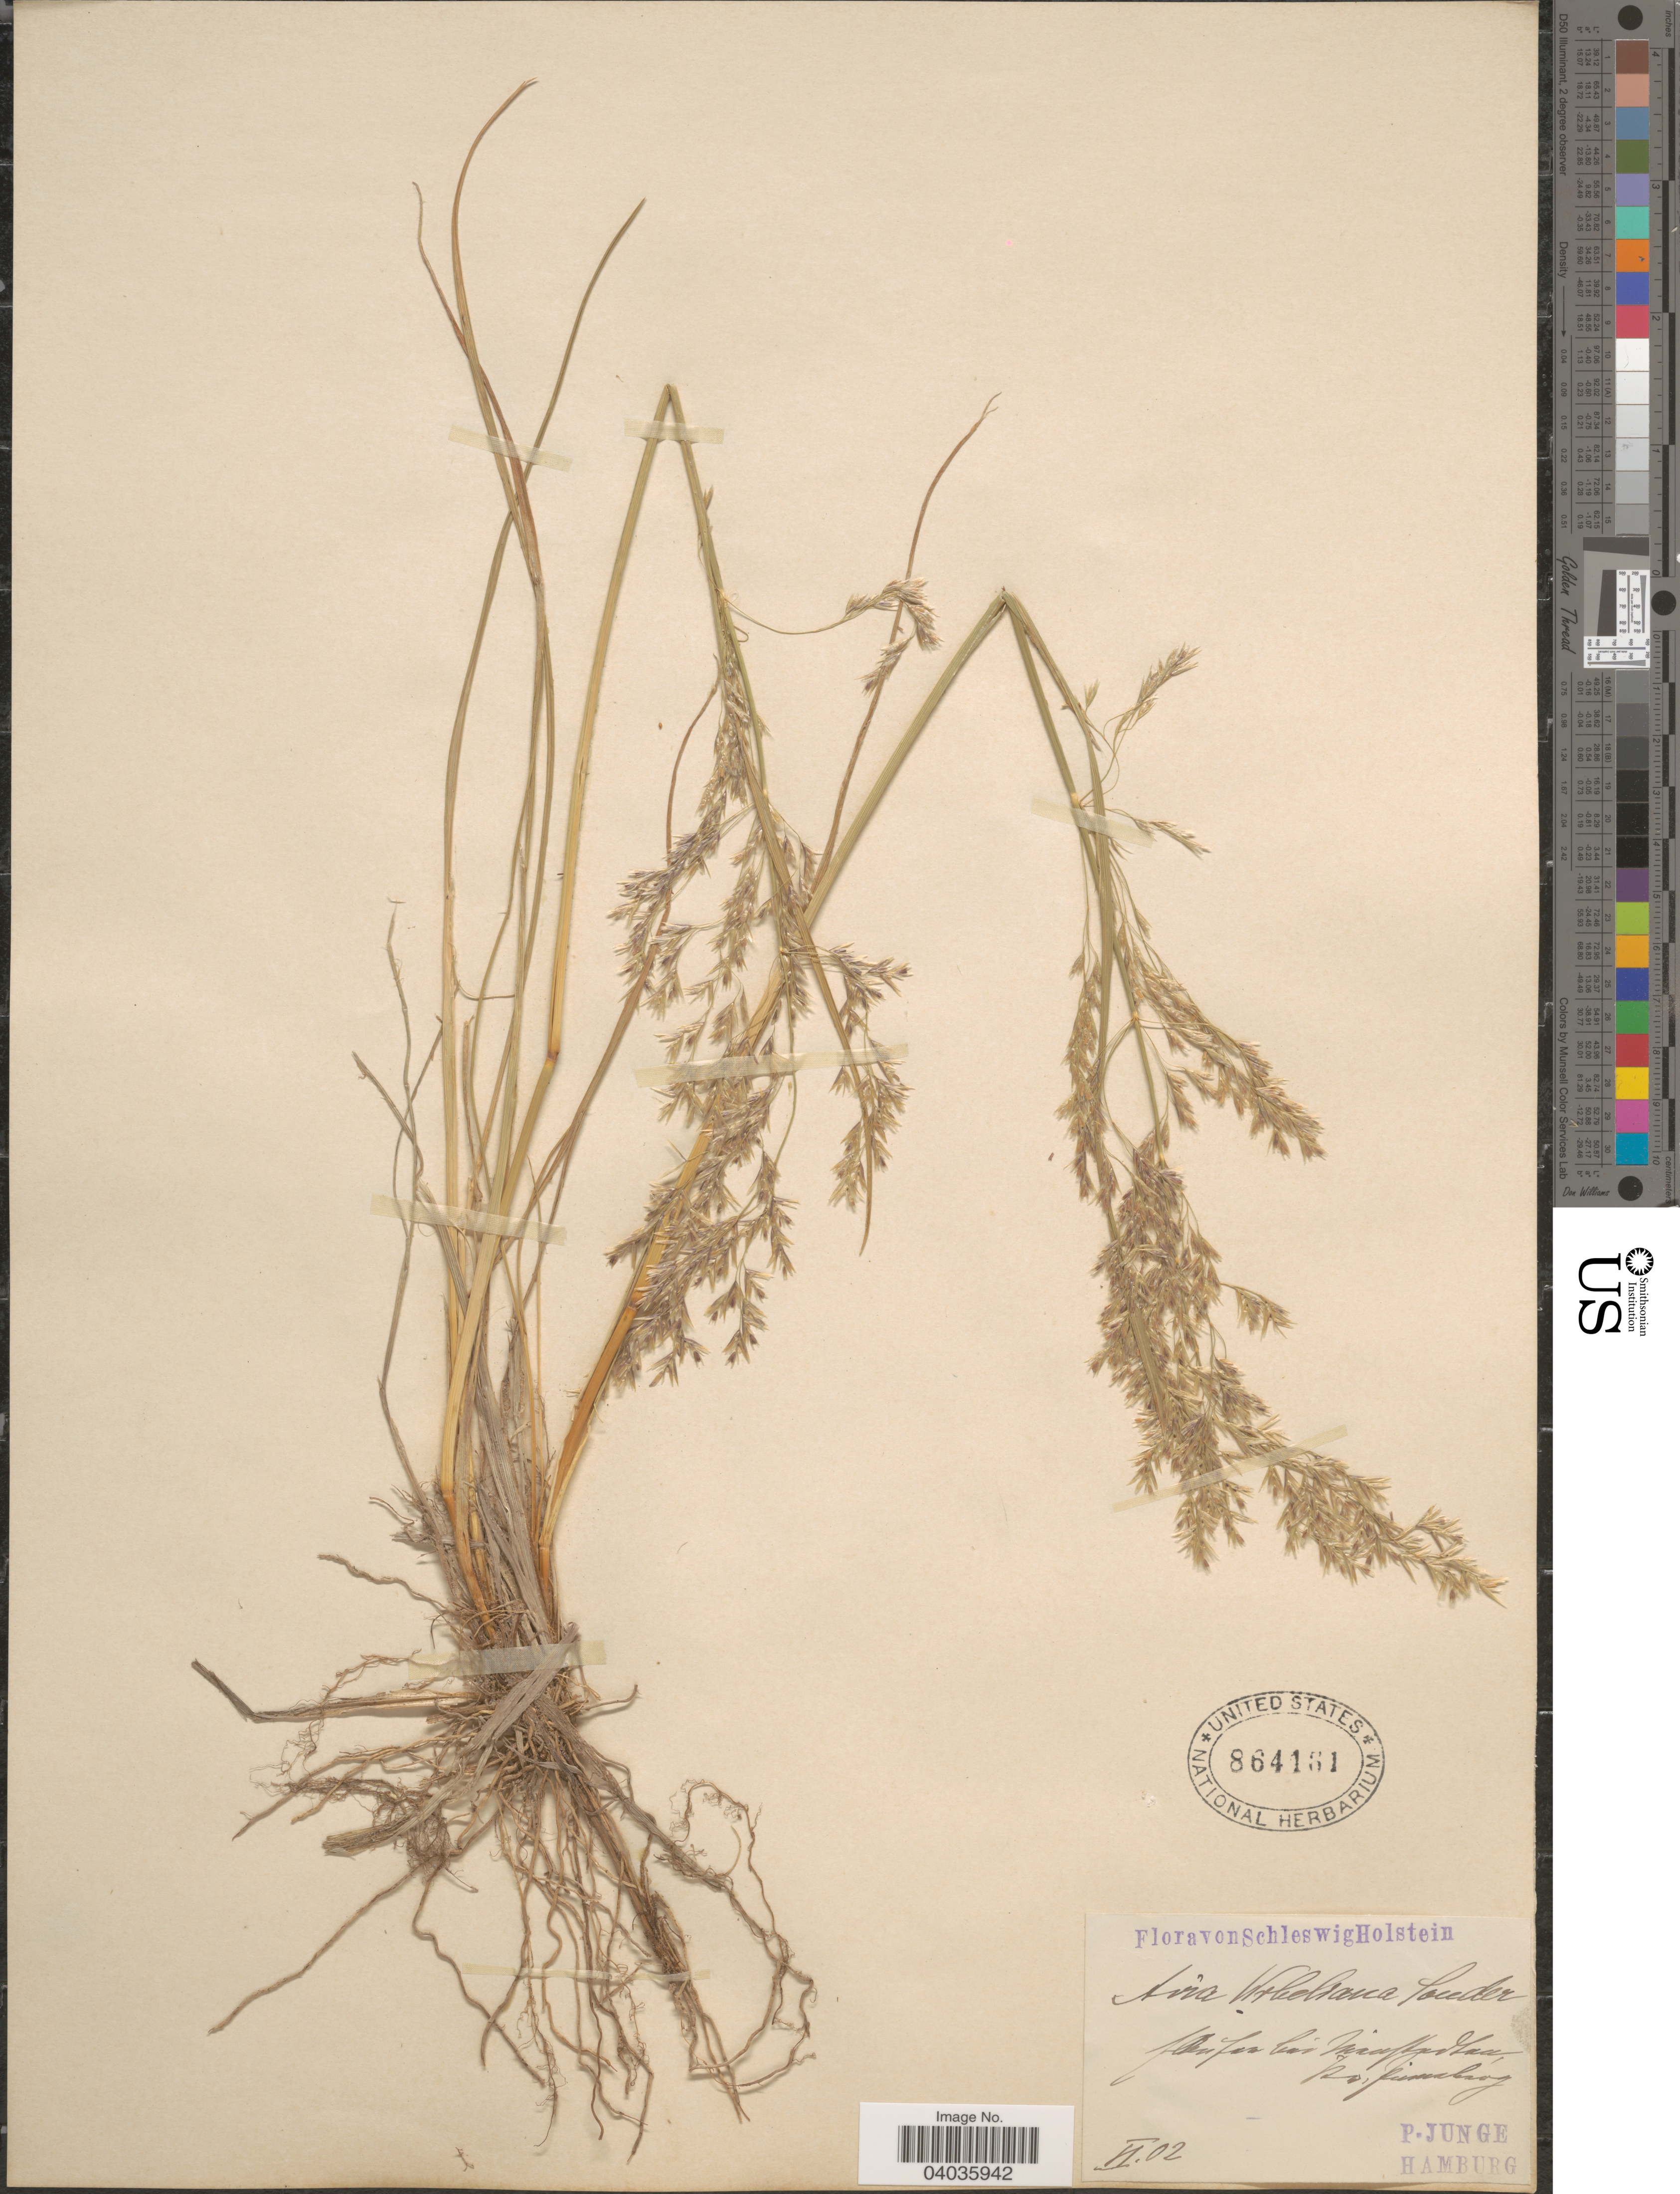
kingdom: Plantae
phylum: Tracheophyta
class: Liliopsida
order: Poales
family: Poaceae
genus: Aira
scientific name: Aira praecox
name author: L.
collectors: P. Junge & -. Hamburg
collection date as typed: Transcribed d/m/y: /6/2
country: Germany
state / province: Schleswig-Holstein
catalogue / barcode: US 864161